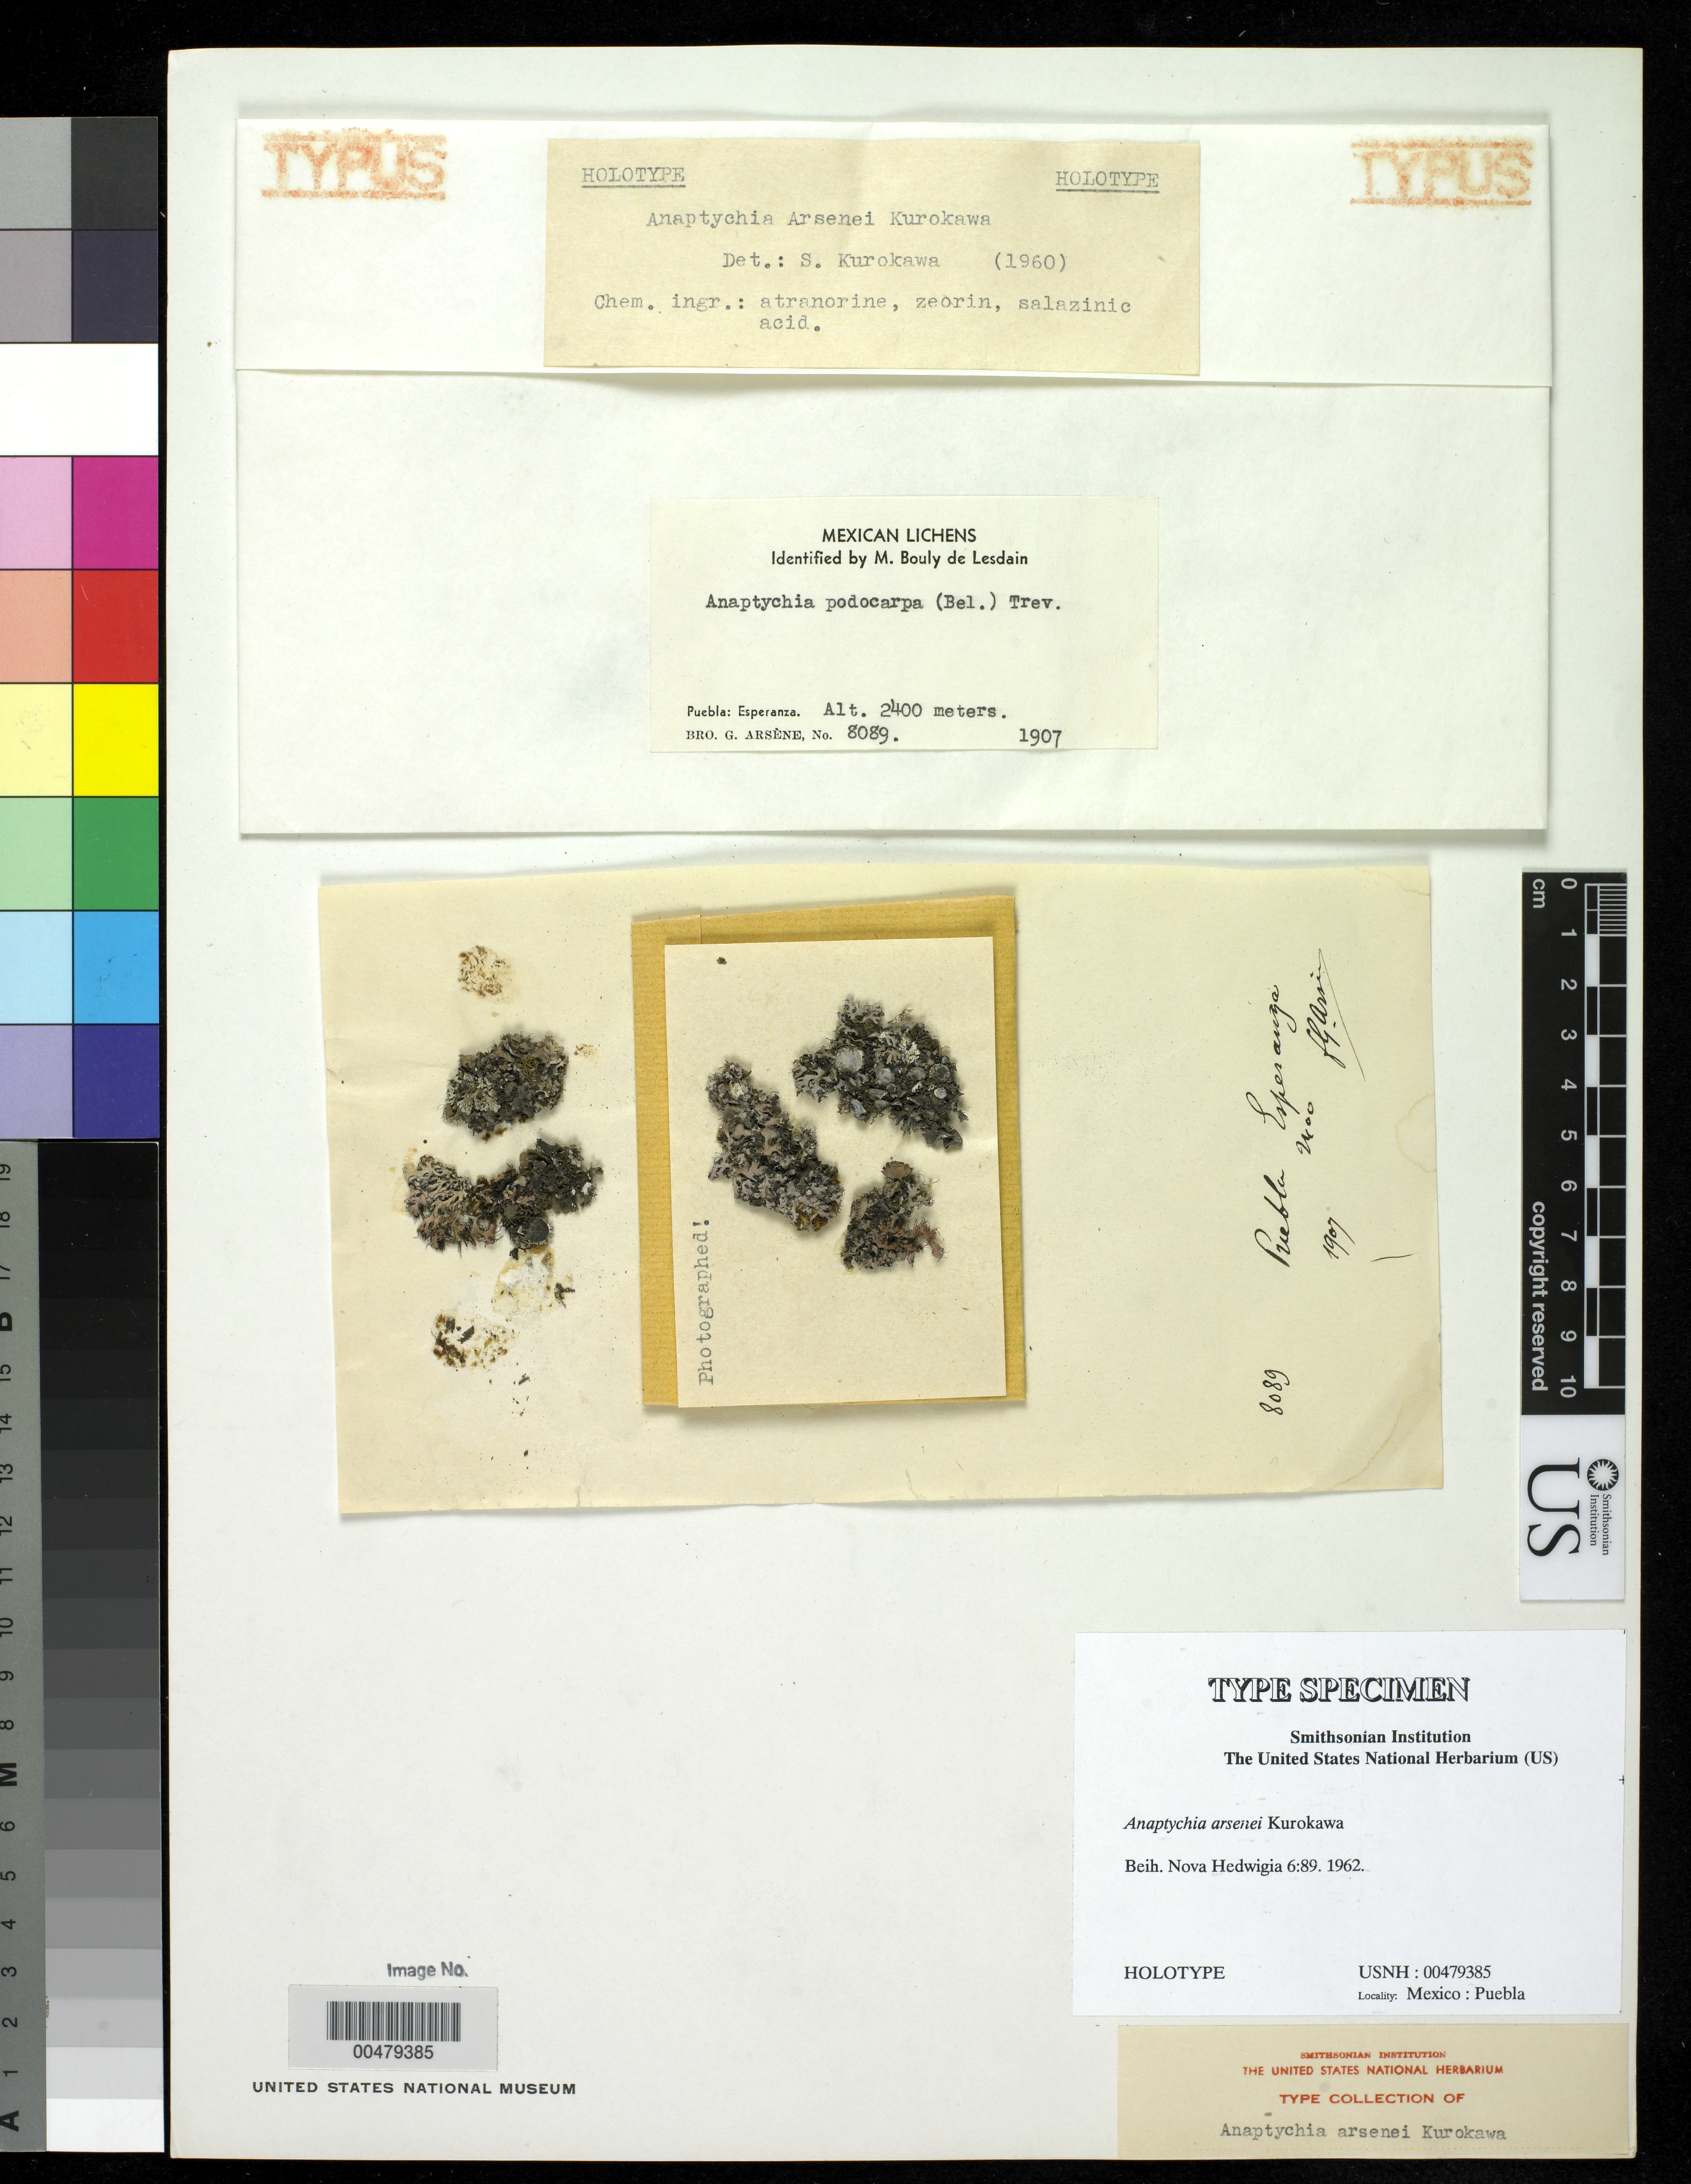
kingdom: Fungi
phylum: Ascomycota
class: Lecanoromycetes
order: Caliciales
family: Physciaceae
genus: Anaptychia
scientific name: Anaptychia arsenei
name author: Kurok.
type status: Holotype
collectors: Bro. G. Arsène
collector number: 8089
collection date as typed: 1907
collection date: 1907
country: Mexico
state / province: Puebla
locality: Esperanza.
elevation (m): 2400